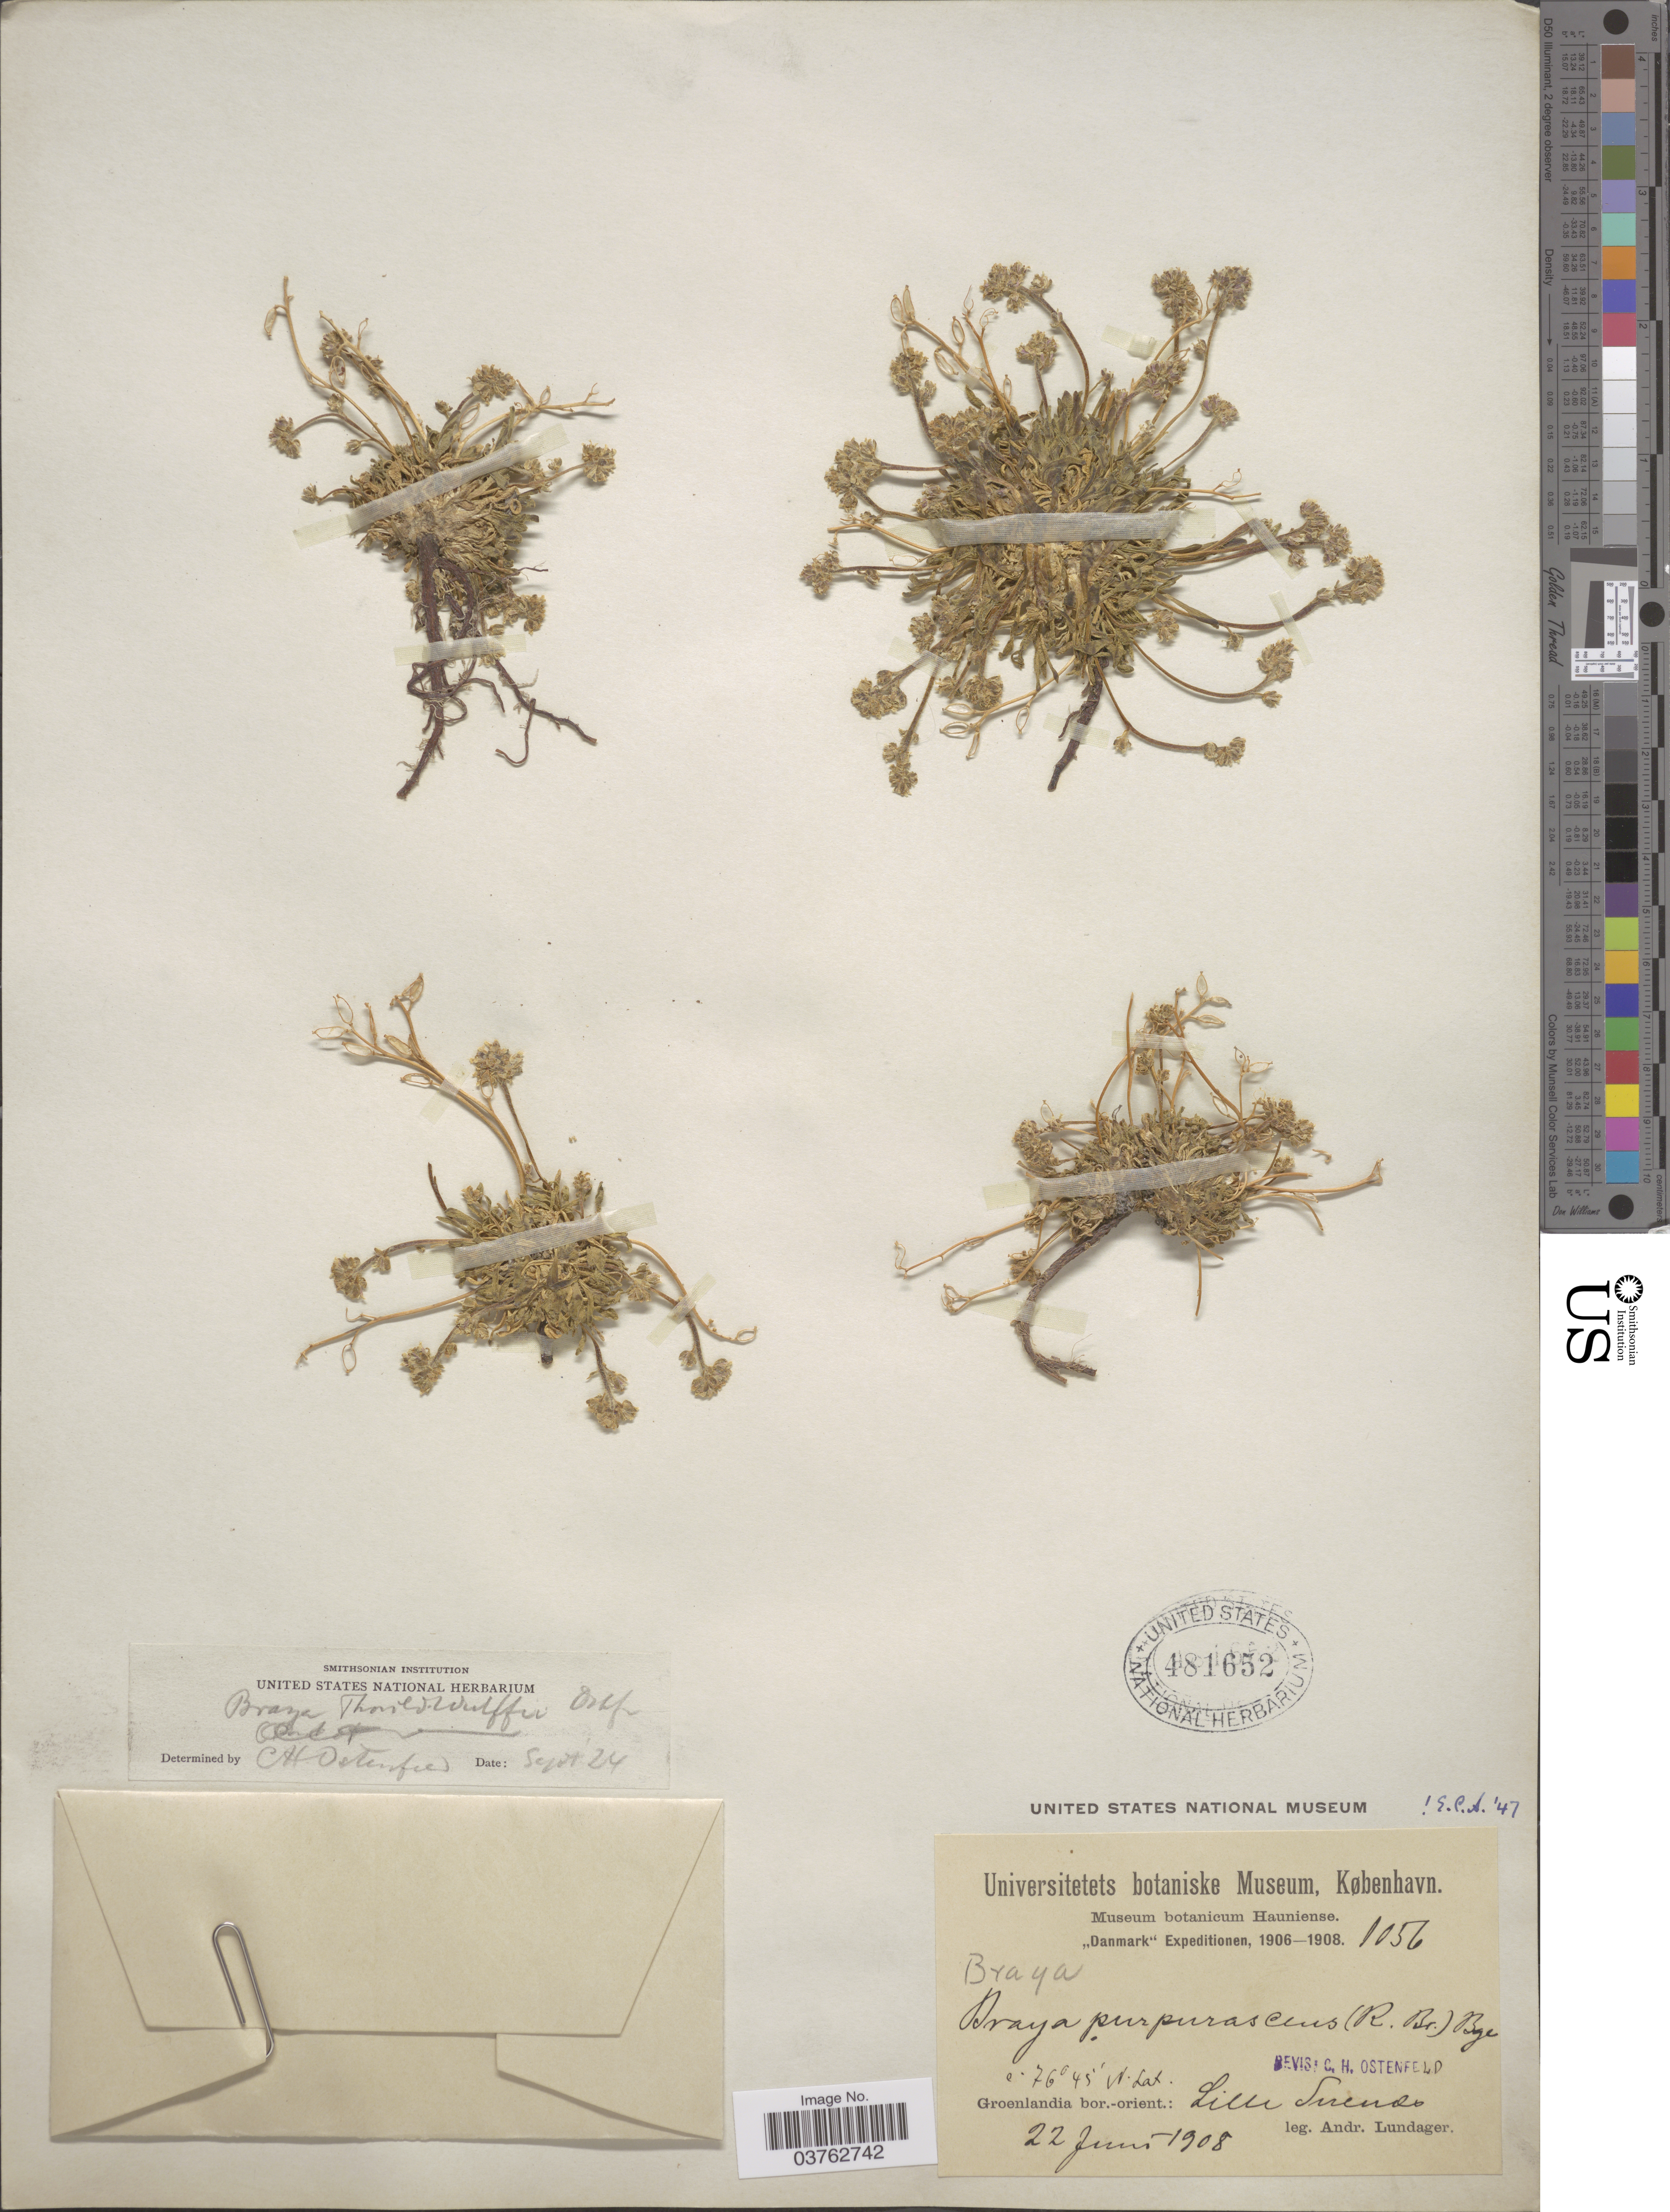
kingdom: Plantae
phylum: Tracheophyta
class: Magnoliopsida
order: Brassicales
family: Brassicaceae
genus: Braya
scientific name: Braya purpurascens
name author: (R. Br.) Bunge ex Ledeb.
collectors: A. Lundager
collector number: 1056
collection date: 1908-06-22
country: Greenland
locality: Groenlandia bor.-orient.: Lille Snenæs.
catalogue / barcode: US 481652